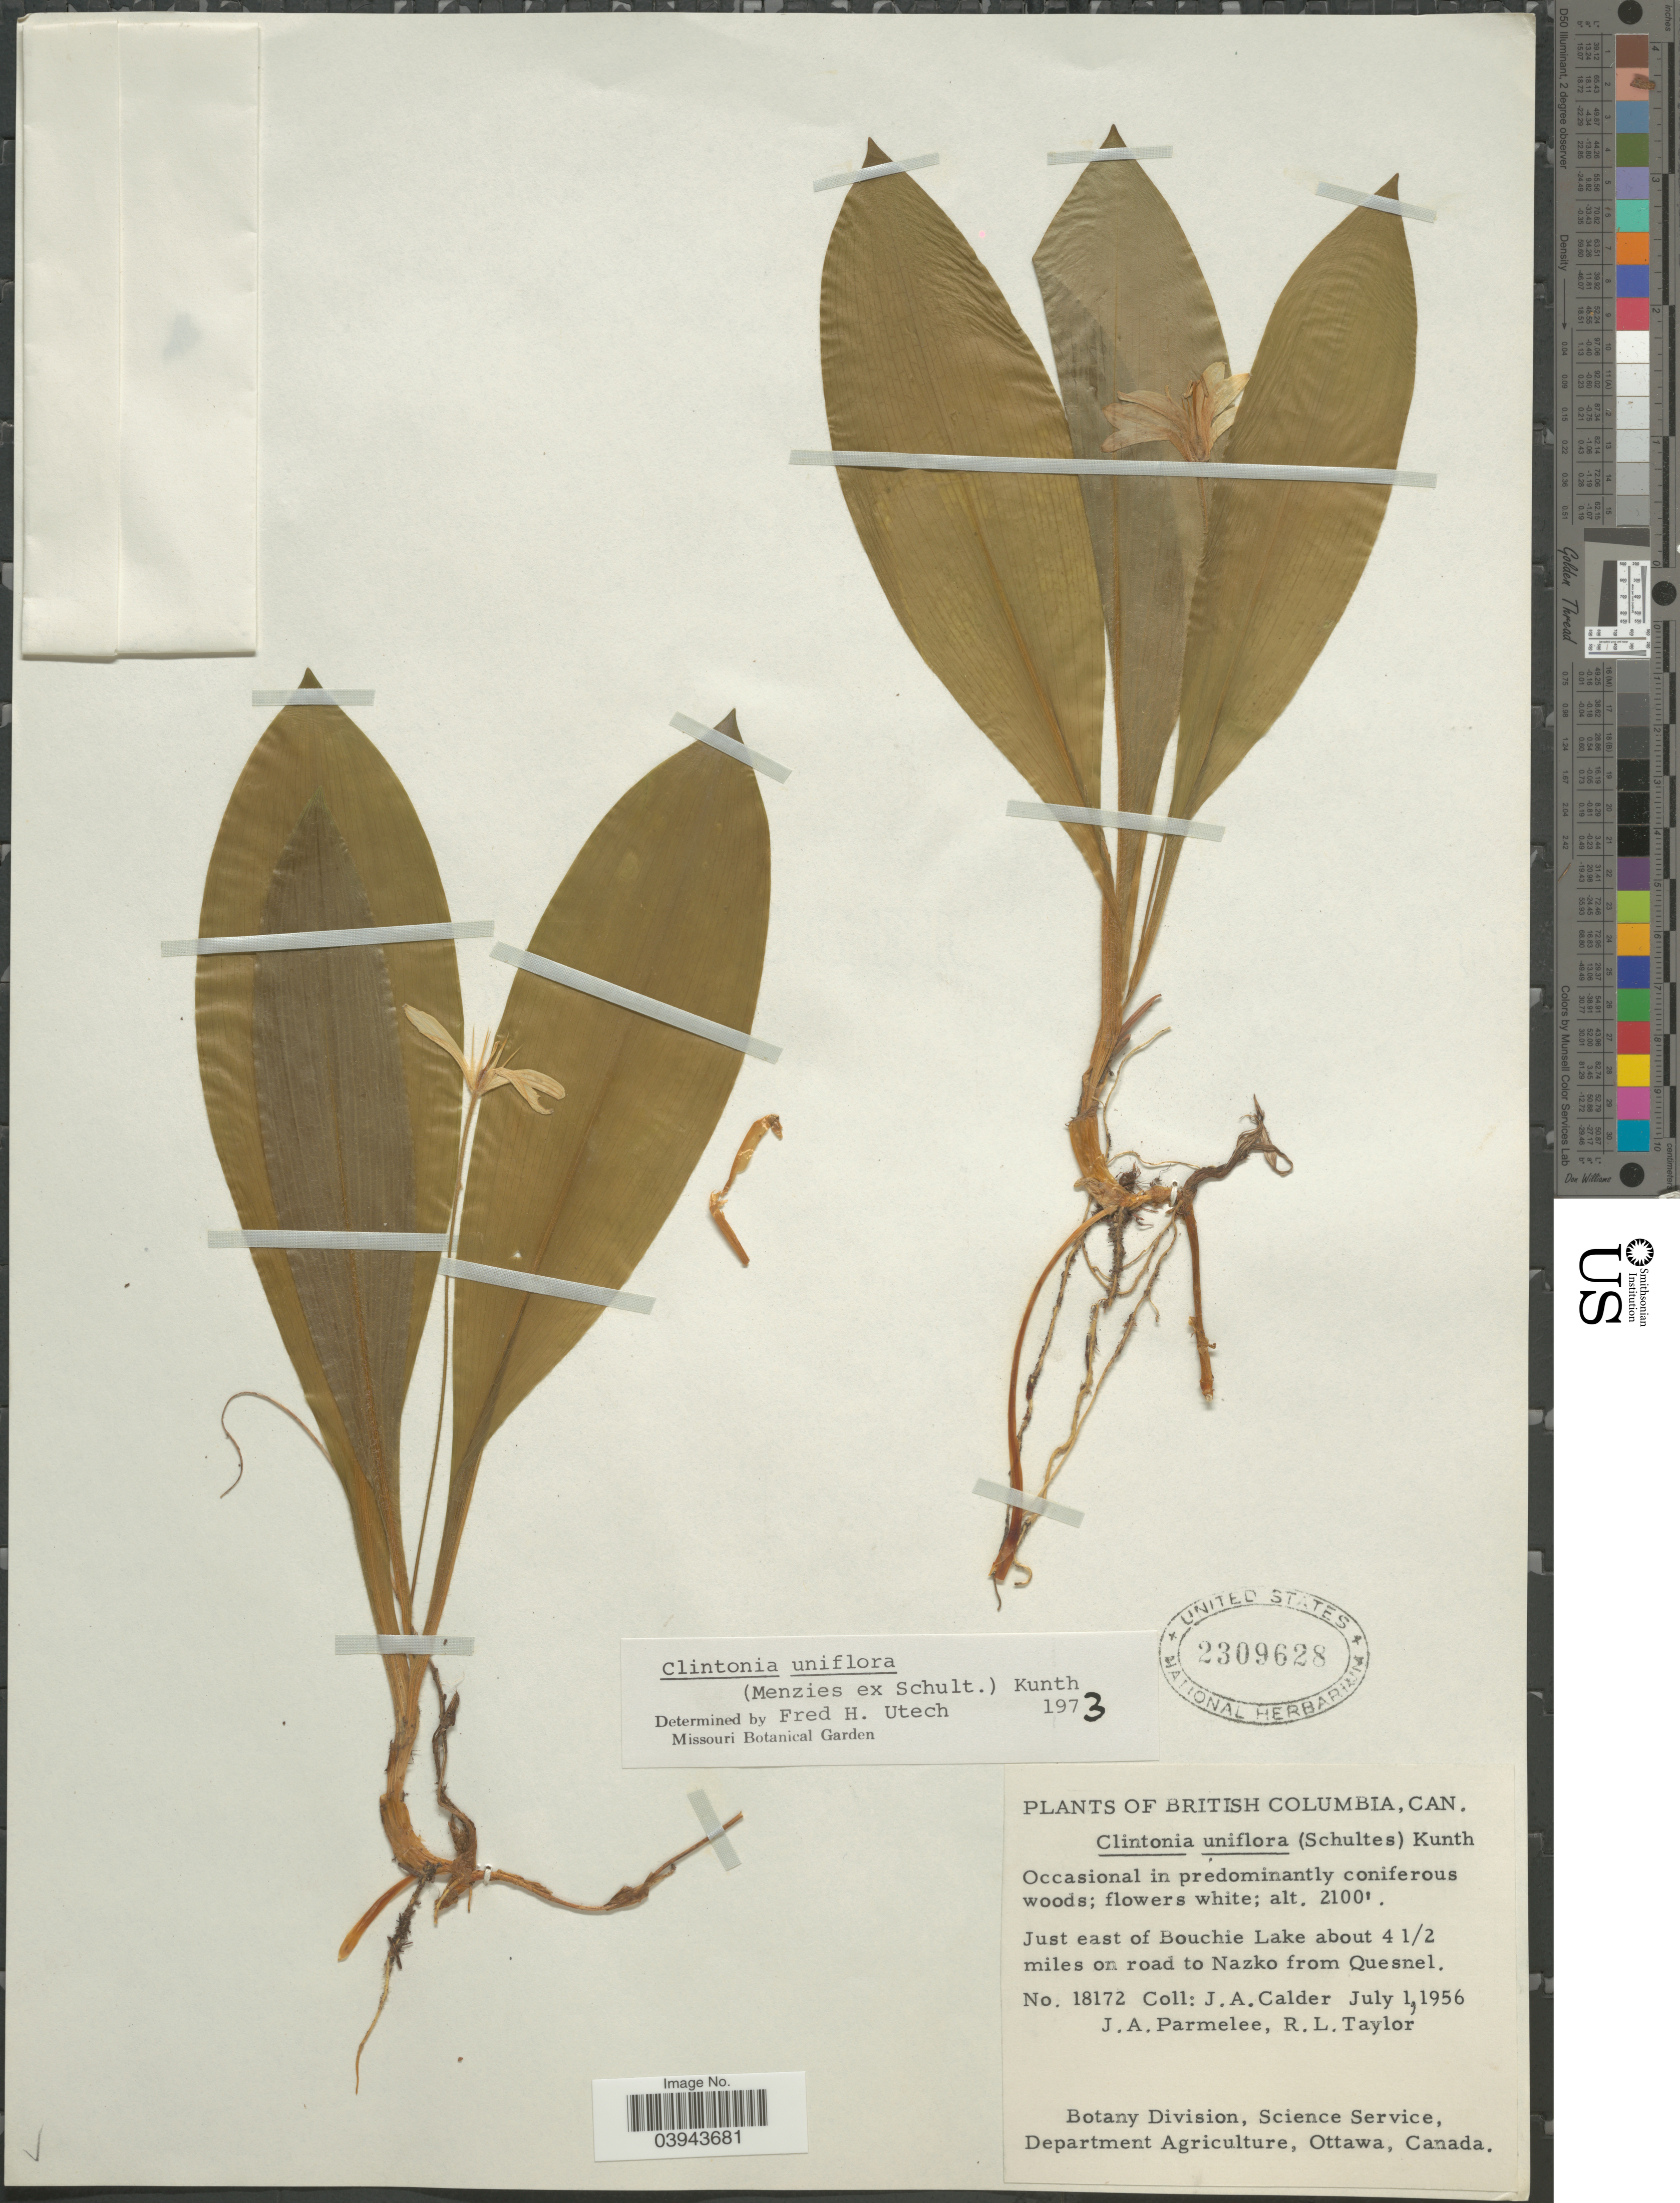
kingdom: Plantae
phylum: Tracheophyta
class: Liliopsida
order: Liliales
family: Liliaceae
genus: Clintonia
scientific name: Clintonia uniflora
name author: Kunth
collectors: J. A. Calder, J. A. Parmelee & R. Taylor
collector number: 18172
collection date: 1956-07-01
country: Canada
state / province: British Columbia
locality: Just east of Bouchie Lake about 4½ miles on road to Nazko from Quesnel.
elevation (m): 640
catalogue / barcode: US 2309628